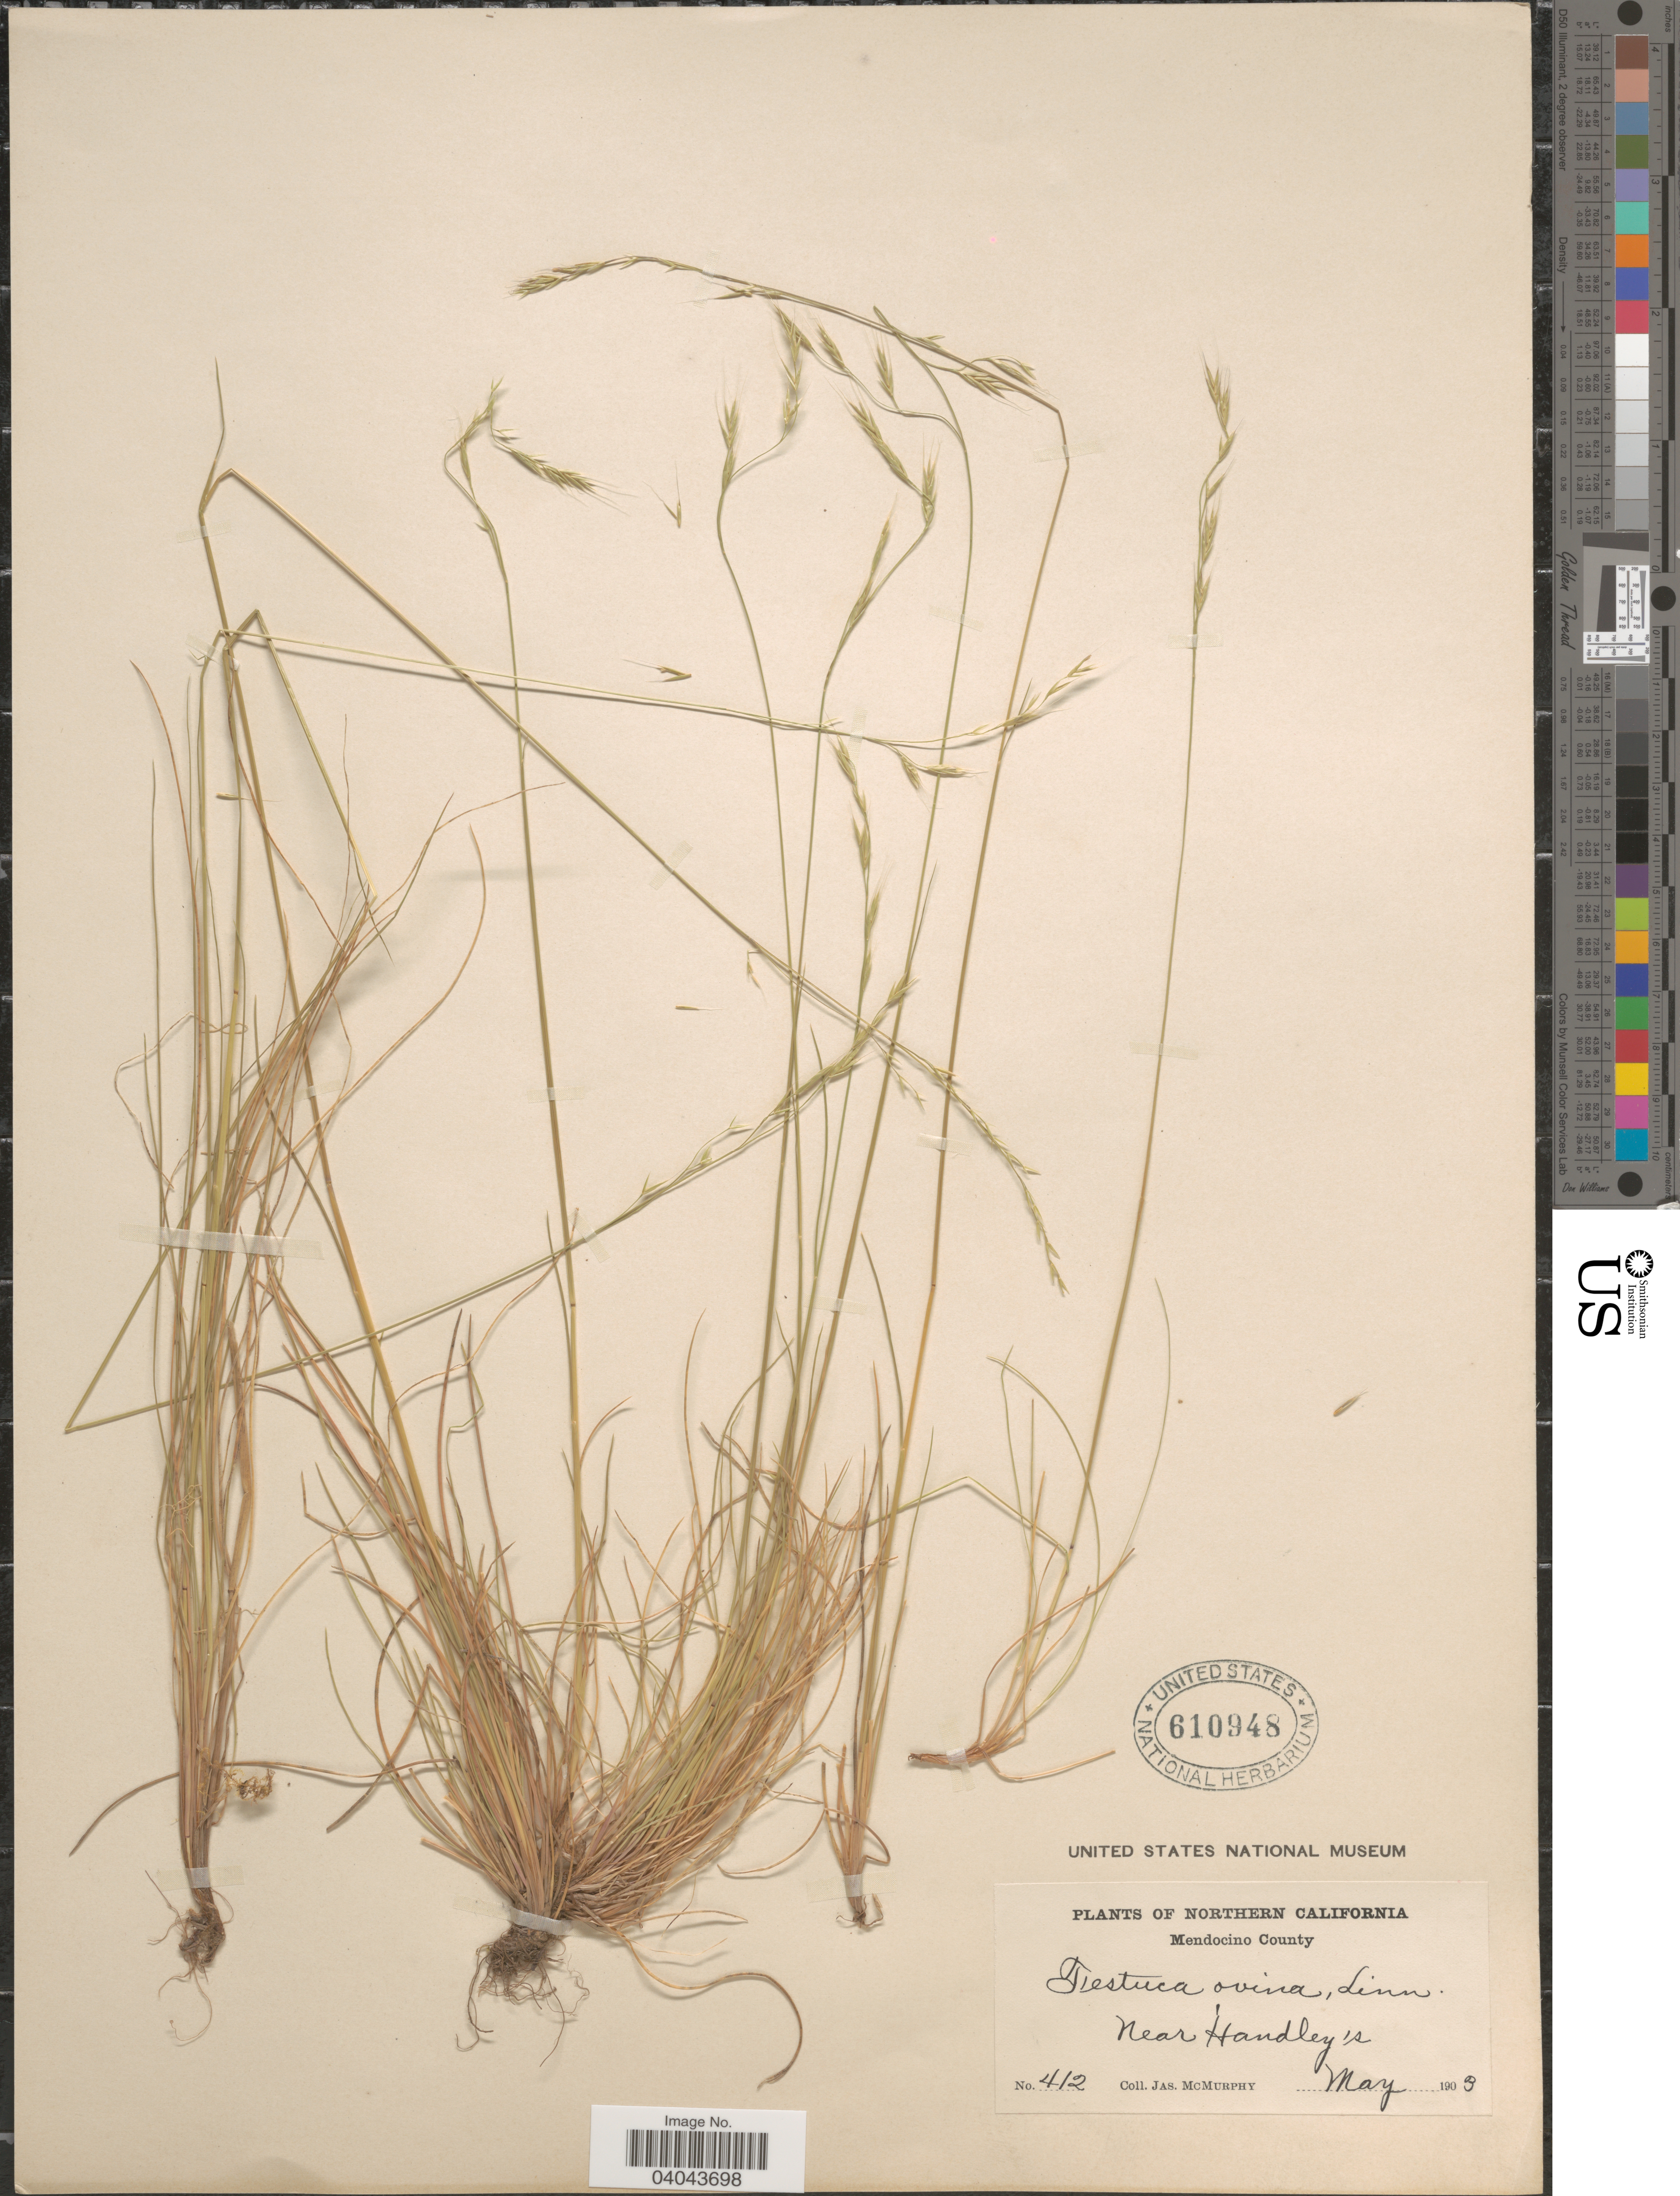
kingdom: Plantae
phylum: Tracheophyta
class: Liliopsida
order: Poales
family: Poaceae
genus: Festuca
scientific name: Festuca occidentalis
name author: Hook.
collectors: J. McMurphy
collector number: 412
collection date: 1903-05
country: United States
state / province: California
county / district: Mendocino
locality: Northern California. Mendocino County. Near Handley's.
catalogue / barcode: US 610948